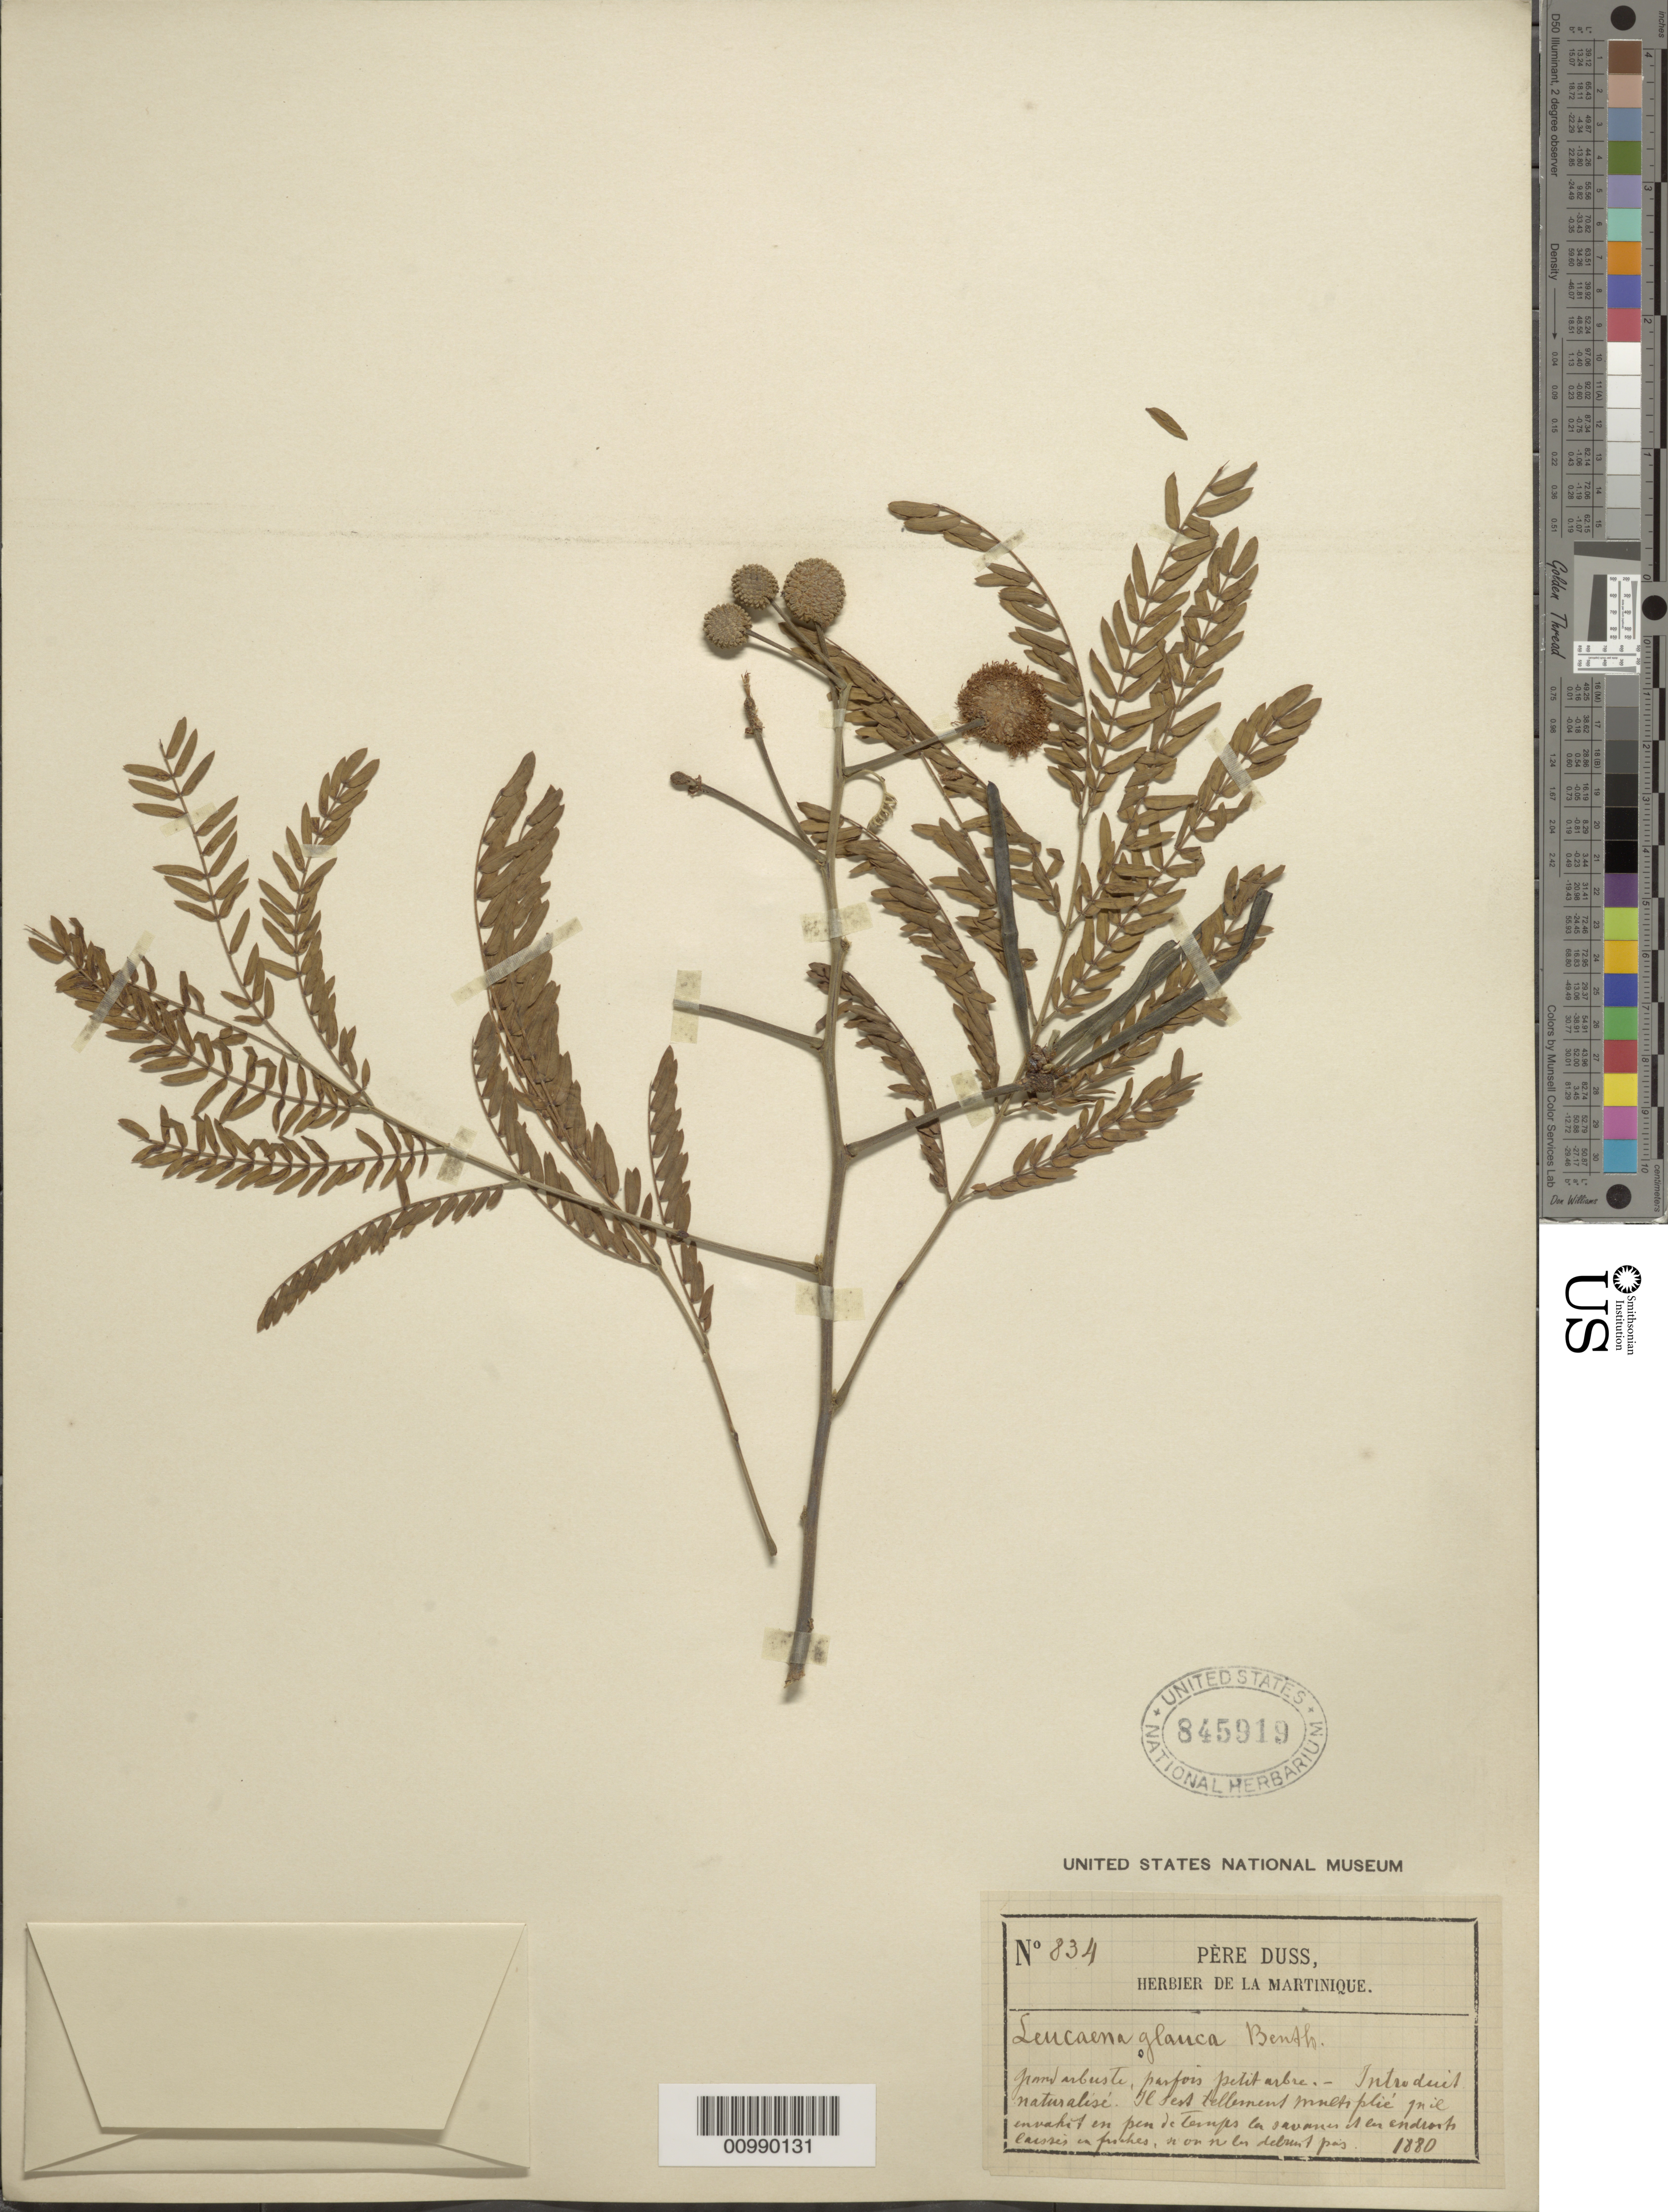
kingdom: Plantae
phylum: Tracheophyta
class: Magnoliopsida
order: Fabales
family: Fabaceae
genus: Leucaena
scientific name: Leucaena leucocephala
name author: (Lam.) de Wit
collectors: Père Duss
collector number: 834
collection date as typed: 1880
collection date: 1880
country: Martinique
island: Martinique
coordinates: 0 N, 0 E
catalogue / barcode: US 845919